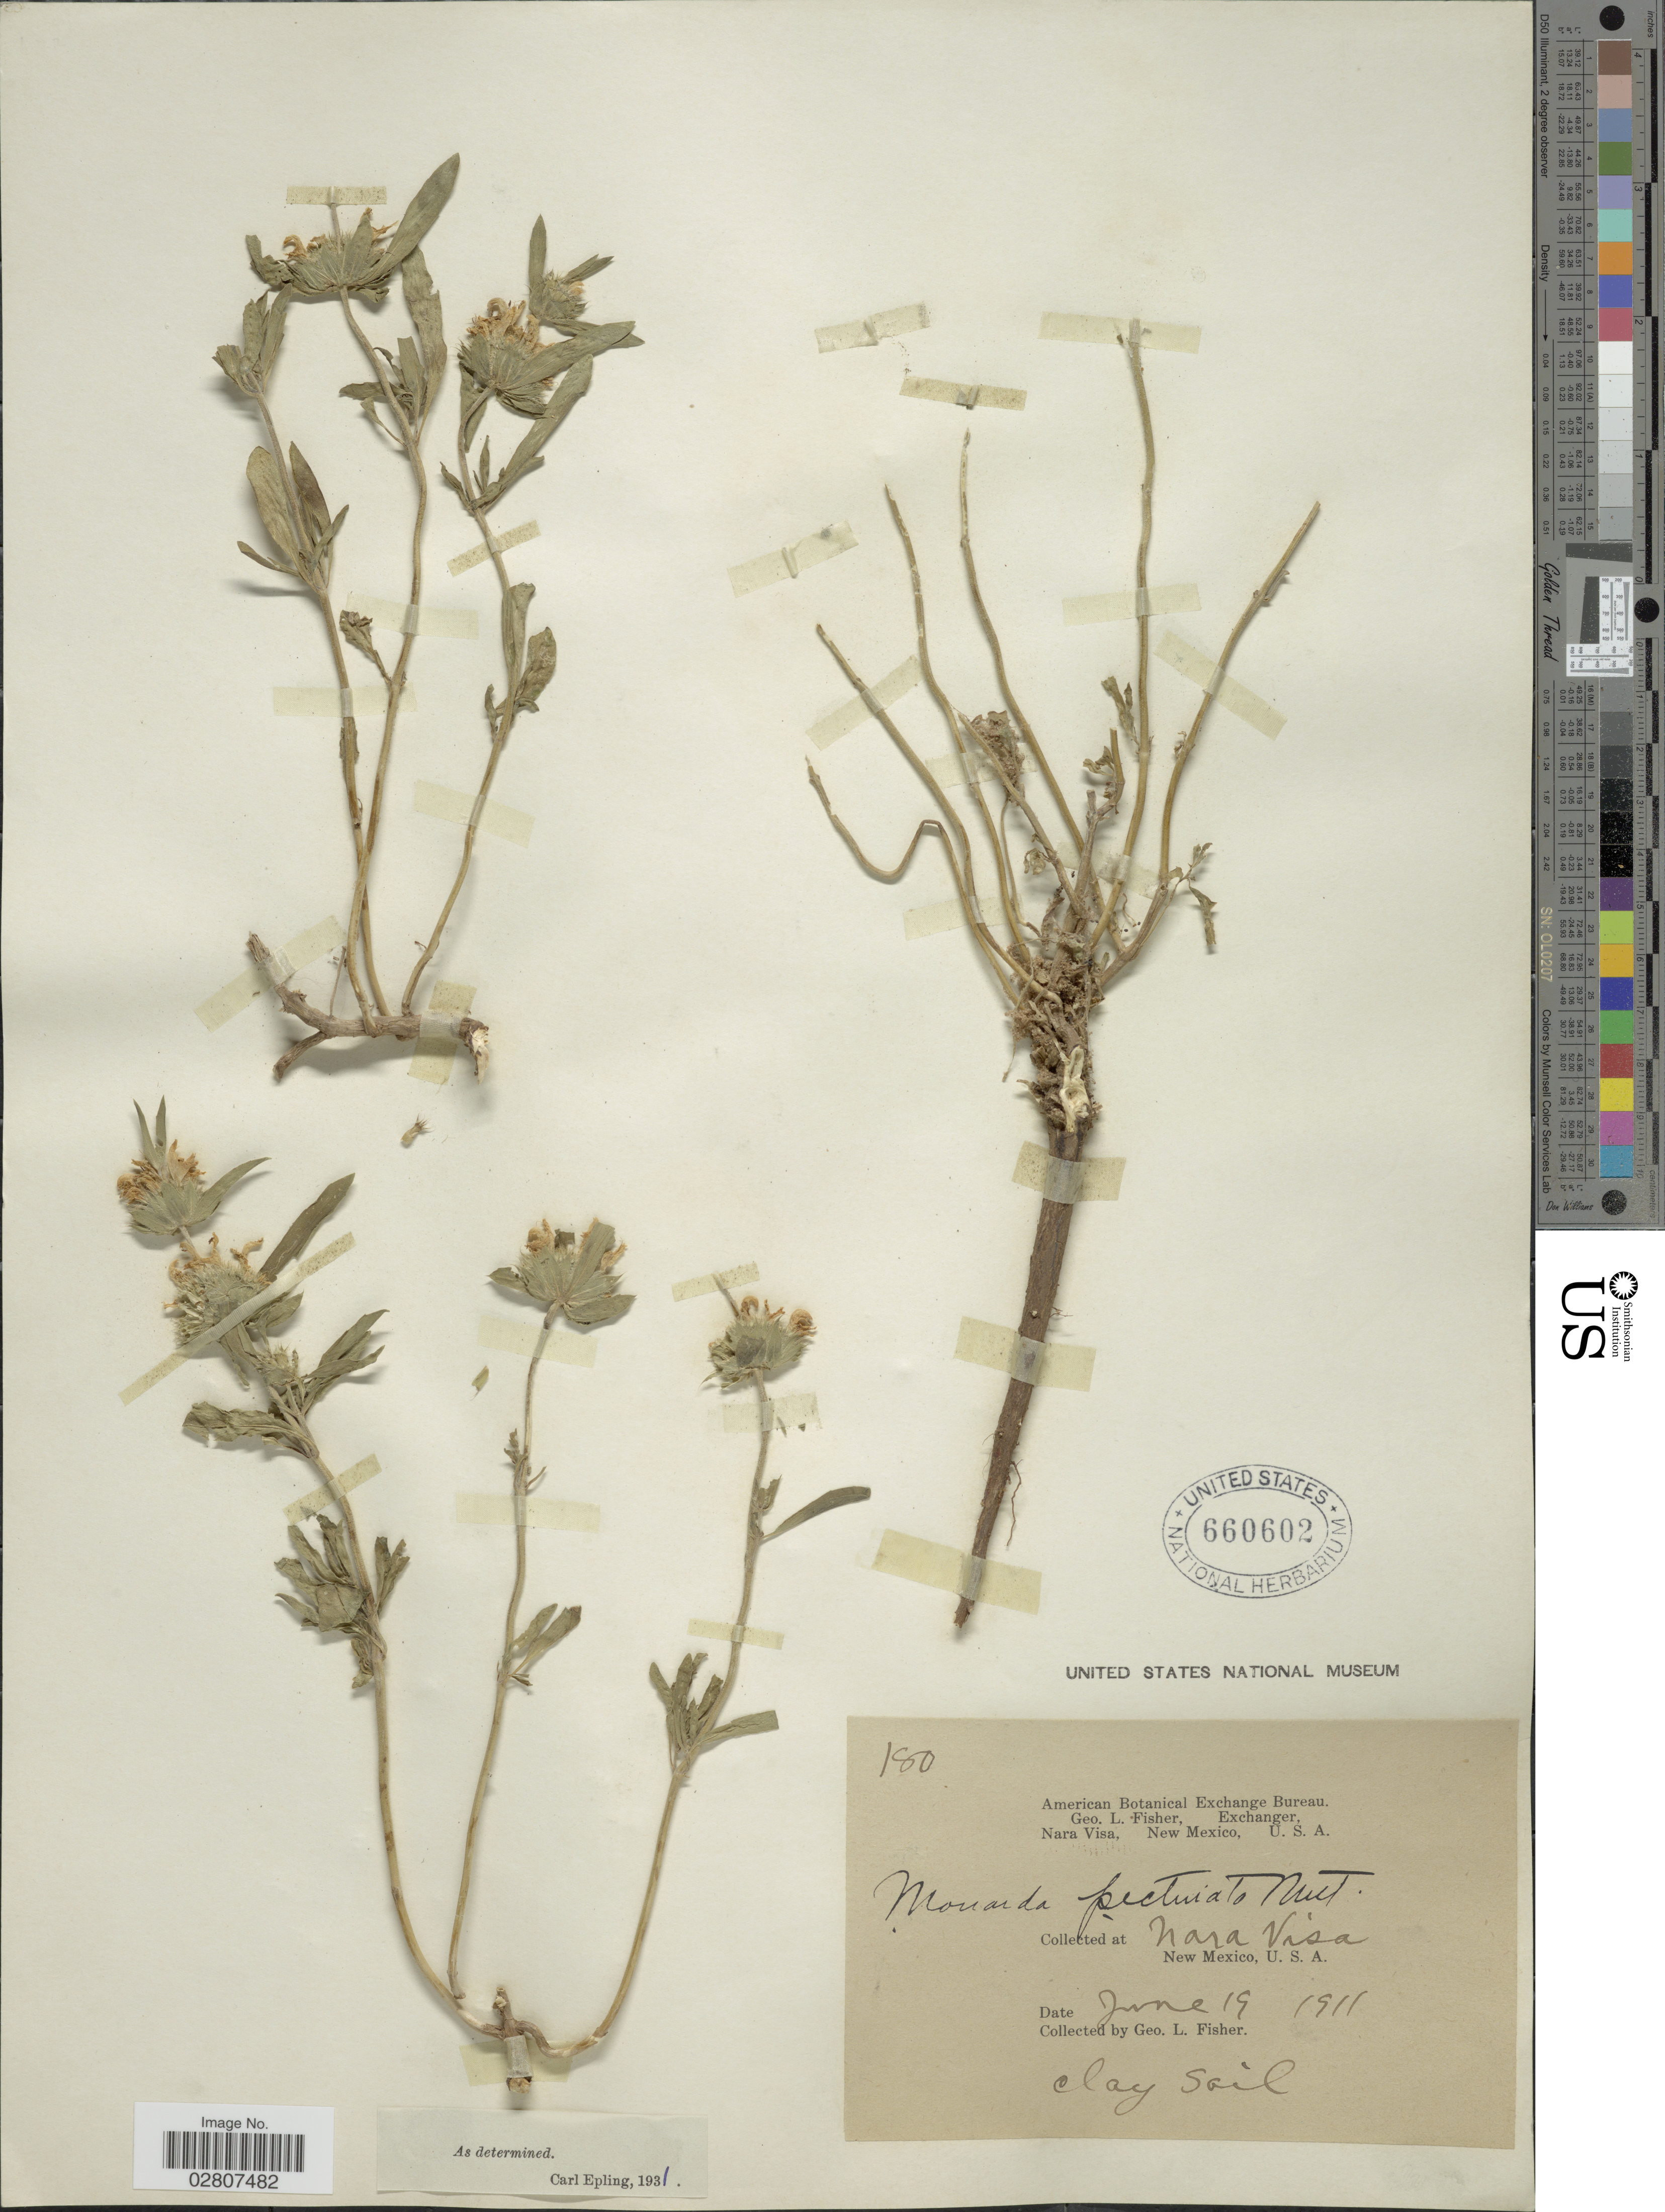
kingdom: Plantae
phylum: Tracheophyta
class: Magnoliopsida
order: Lamiales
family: Lamiaceae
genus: Monarda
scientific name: Monarda pectinata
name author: Nutt.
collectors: G. L. Fisher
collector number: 180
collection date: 1911-06-19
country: United States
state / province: New Mexico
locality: Nara Visa.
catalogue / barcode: US 660602